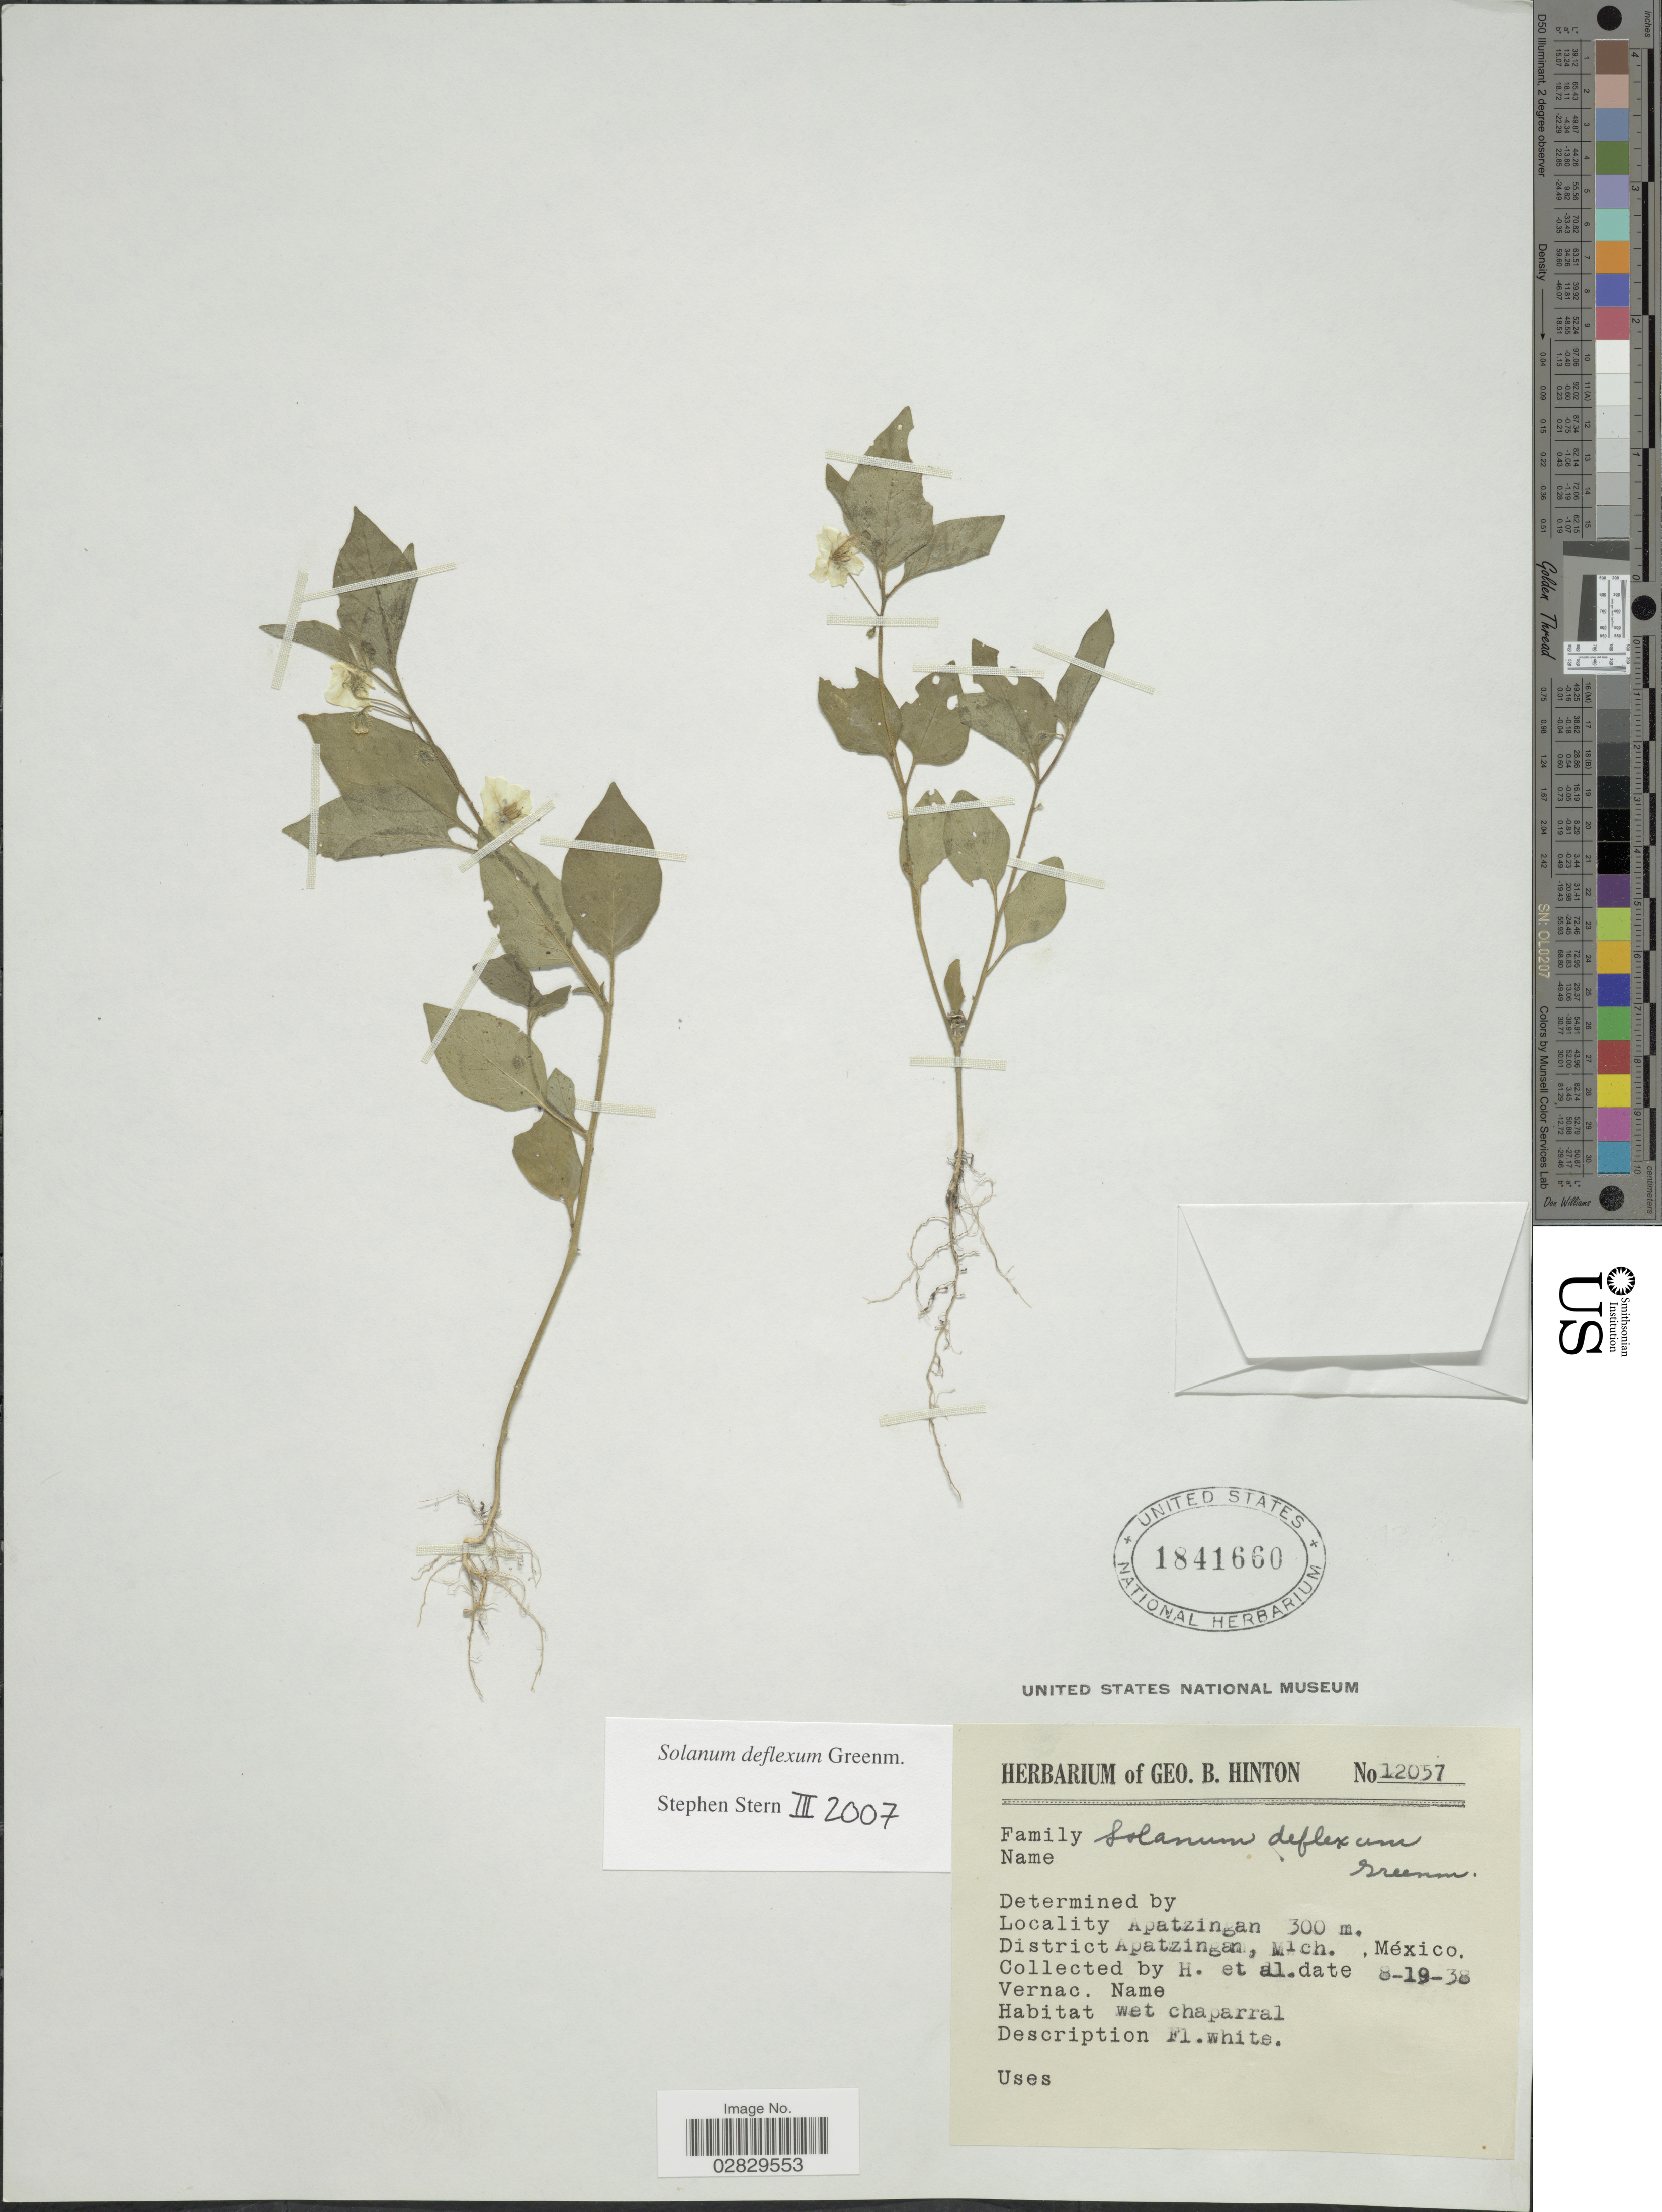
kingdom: Plantae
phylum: Tracheophyta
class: Magnoliopsida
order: Solanales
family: Solanaceae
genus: Solanum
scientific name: Solanum deflexum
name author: Greenm.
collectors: G. B. Hinton & et al.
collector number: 12057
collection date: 1938-08-19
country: Mexico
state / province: Michoacán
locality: Apatzingan. District Apatzingan.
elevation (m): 300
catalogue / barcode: US 1841660